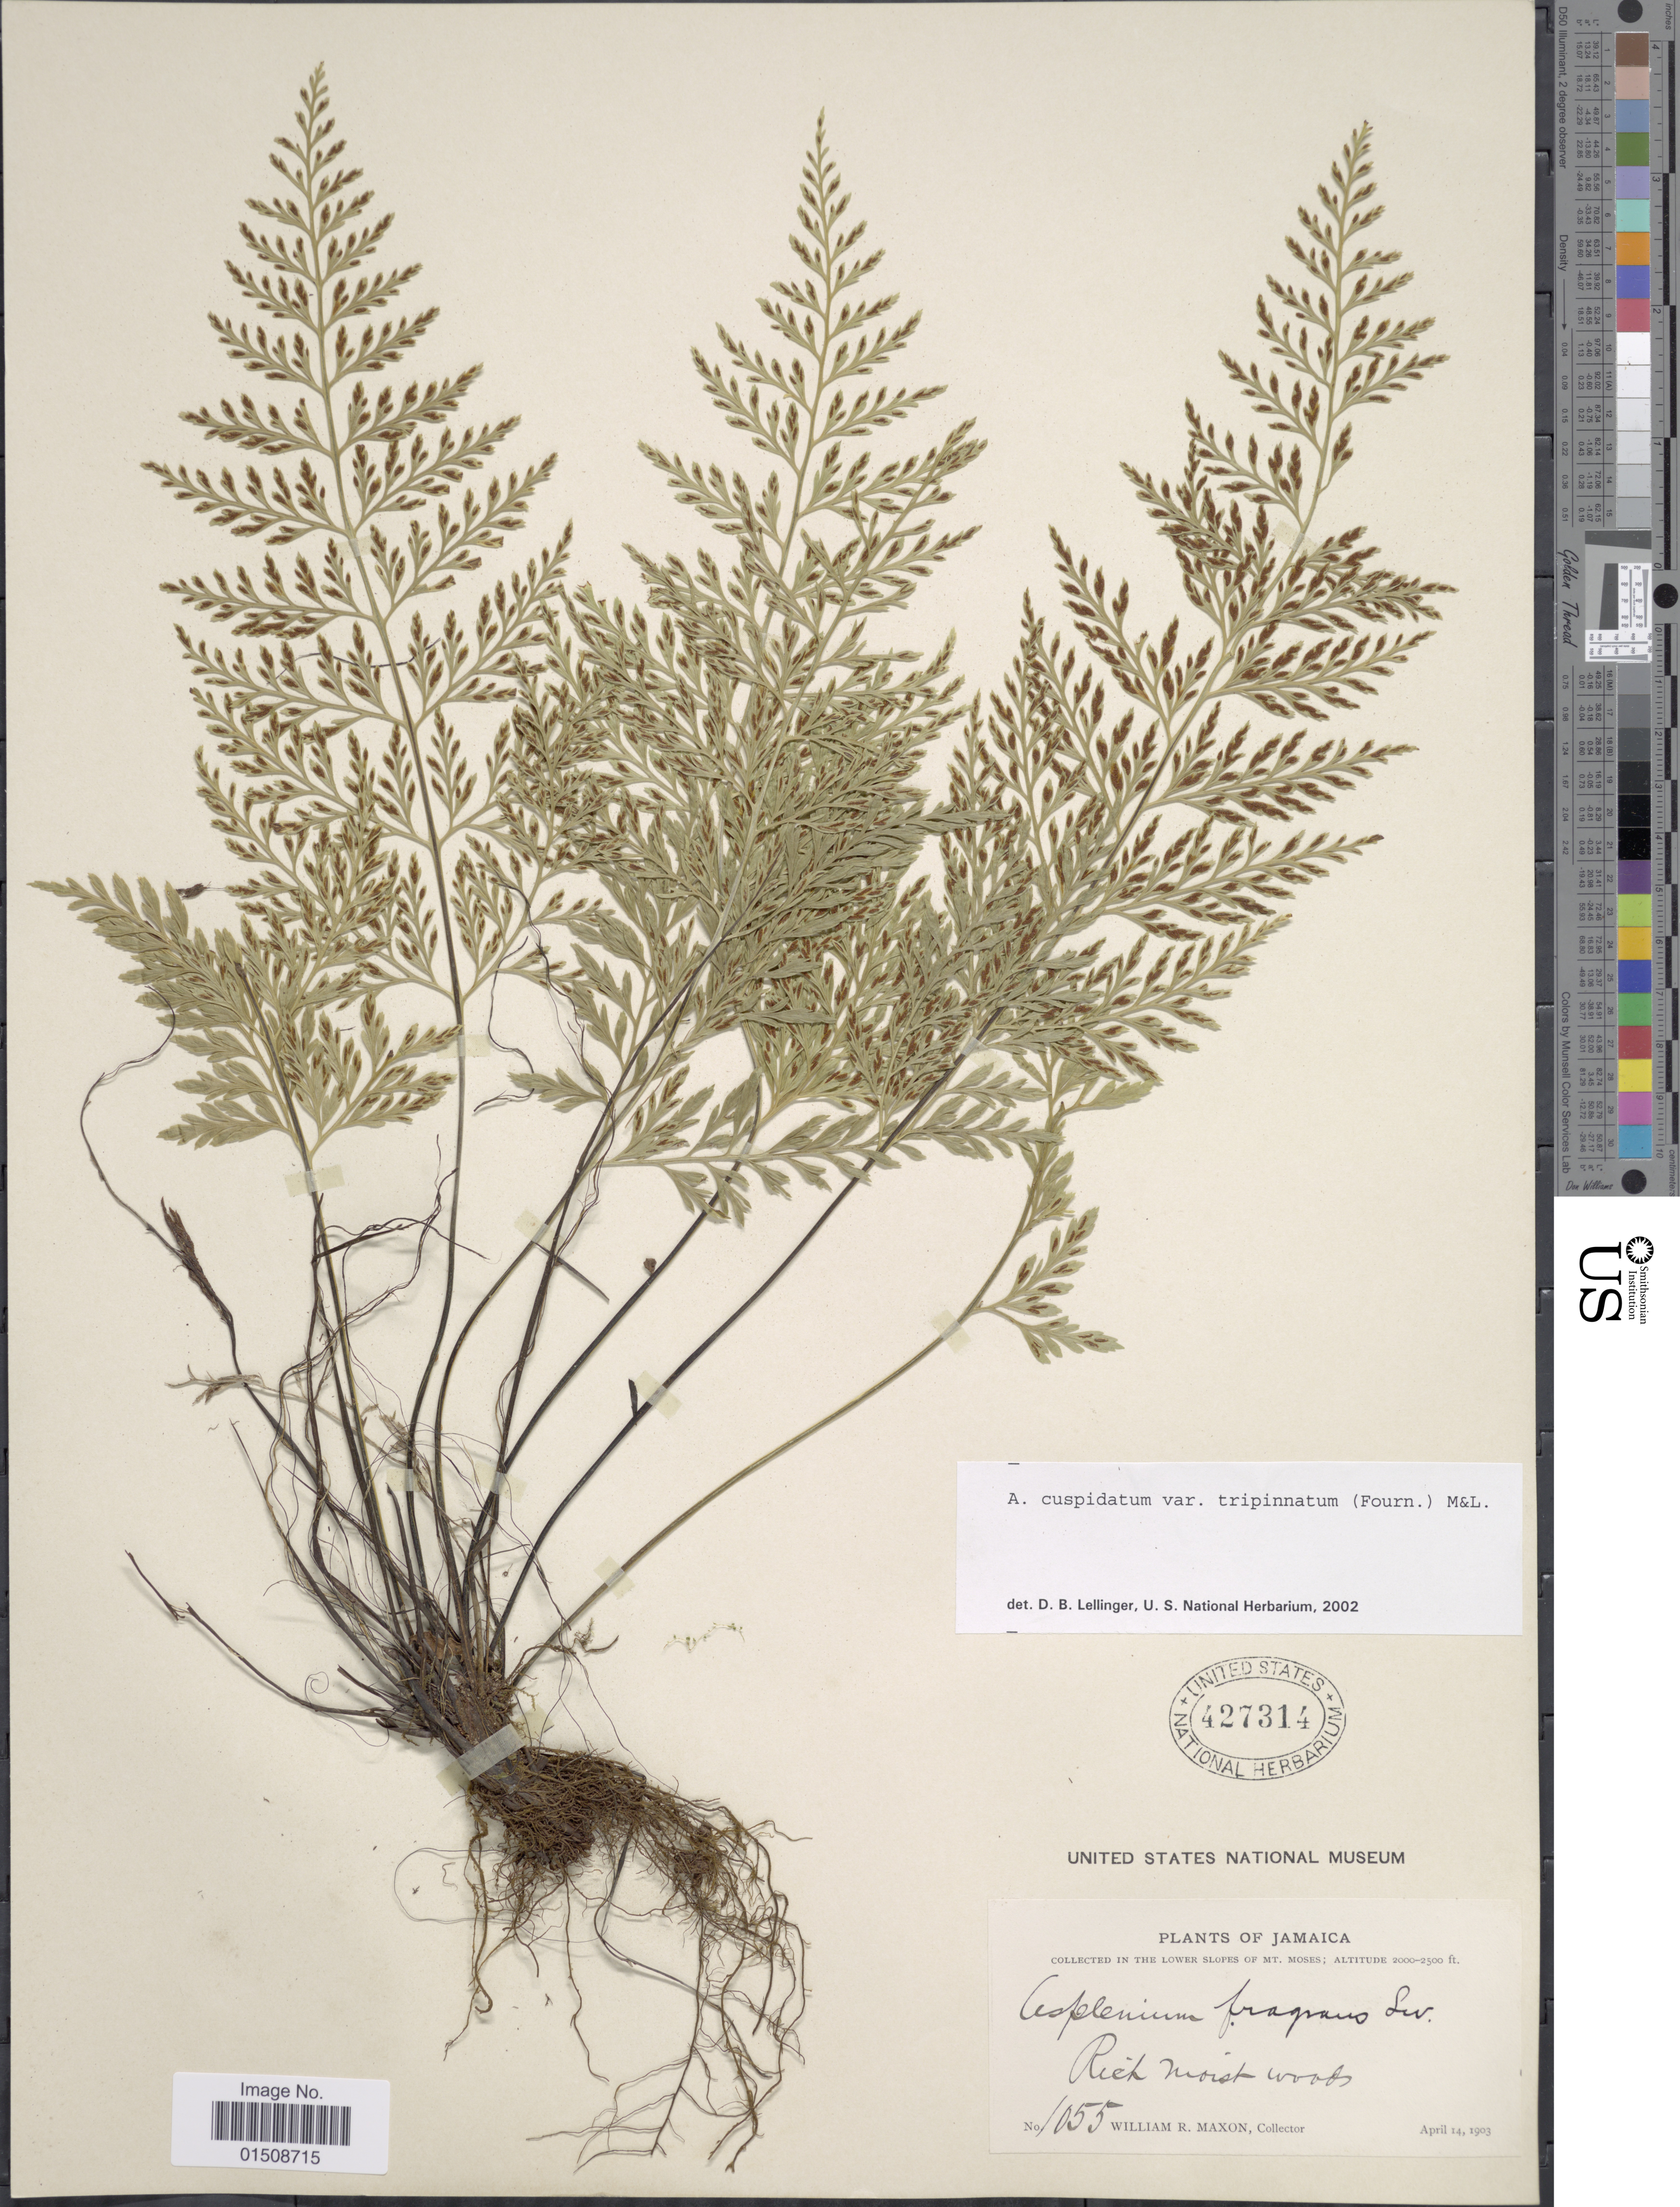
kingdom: Plantae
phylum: Tracheophyta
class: Polypodiopsida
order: Polypodiales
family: Aspleniaceae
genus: Asplenium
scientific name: Asplenium cuspidatum var. tripinnatum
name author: (E. Fourn.) C.V. Morton & Lellinger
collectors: W. R. Maxon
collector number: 1055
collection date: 1903-04-14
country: Jamaica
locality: In the lower slopes of Mt. Moses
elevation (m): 610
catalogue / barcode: US 427314